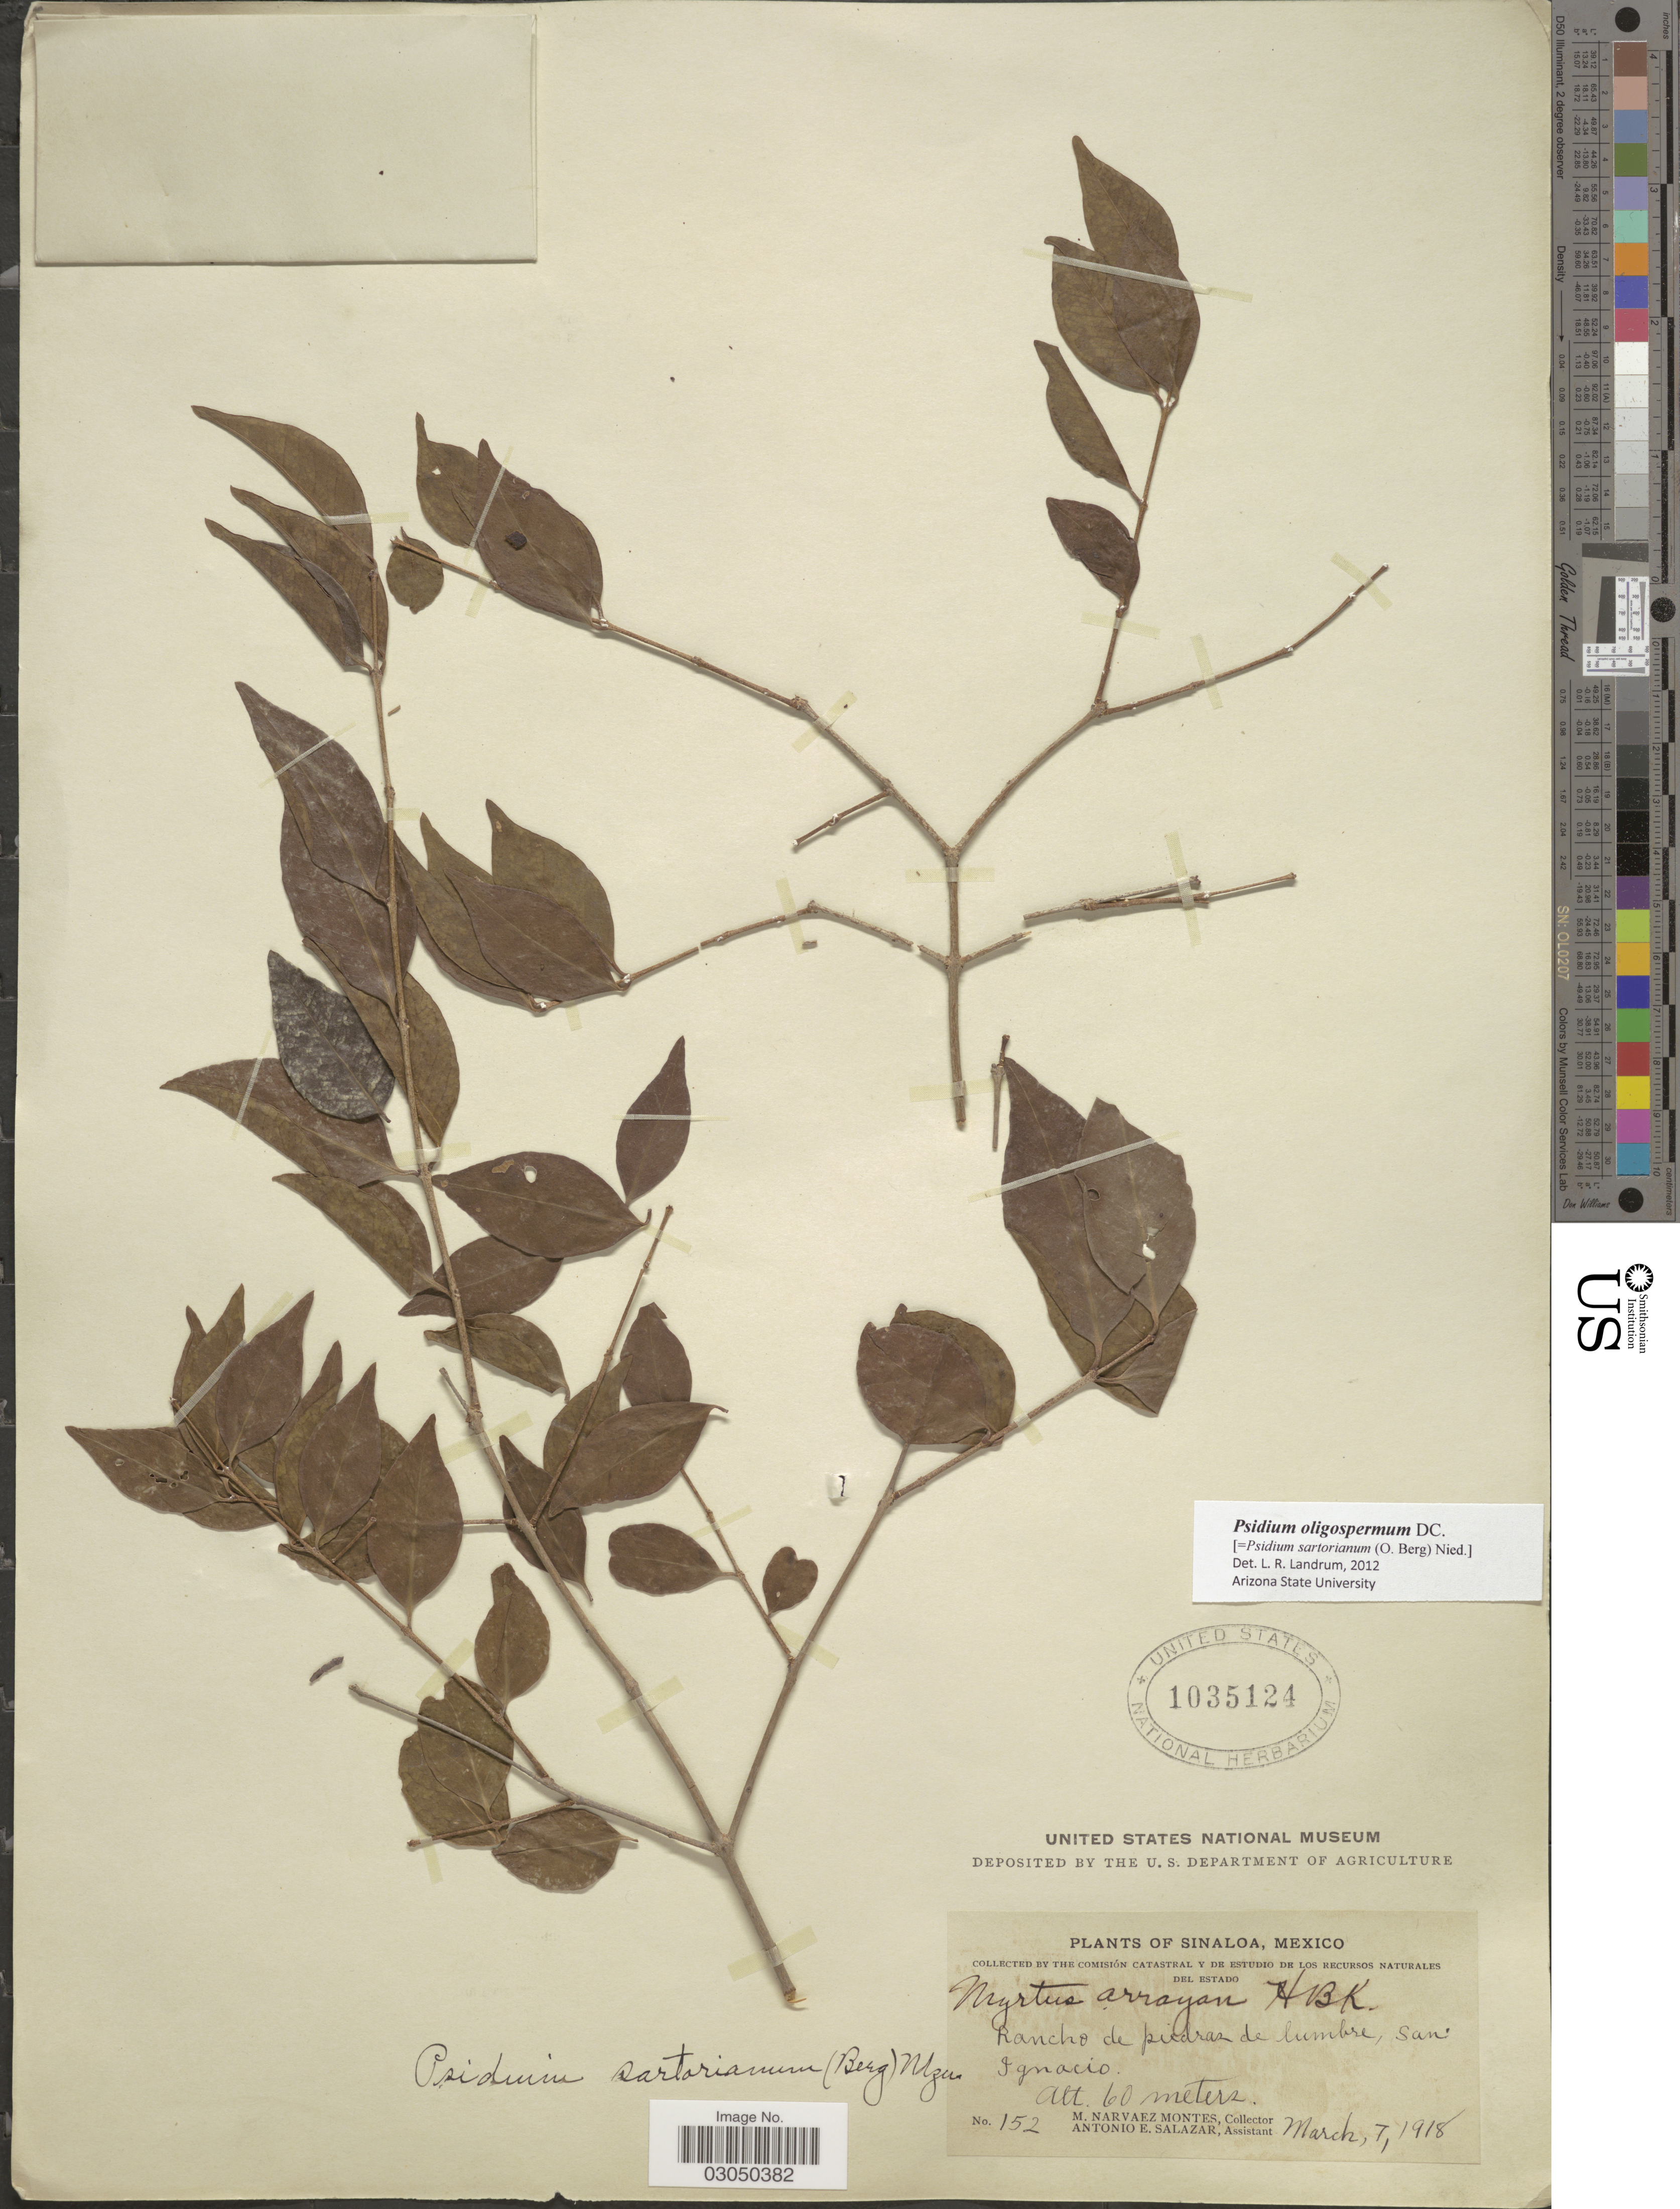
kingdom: Plantae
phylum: Tracheophyta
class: Magnoliopsida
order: Myrtales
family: Myrtaceae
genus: Psidium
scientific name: Psidium oligospermum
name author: Mart. ex DC.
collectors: M. Narvaez-Montes & A. E. Salazar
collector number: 152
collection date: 1918-03-07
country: Mexico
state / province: Sinaloa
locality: Rancho de piedras de lumbre, San Ignacio.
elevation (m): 60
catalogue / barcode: US 1035124